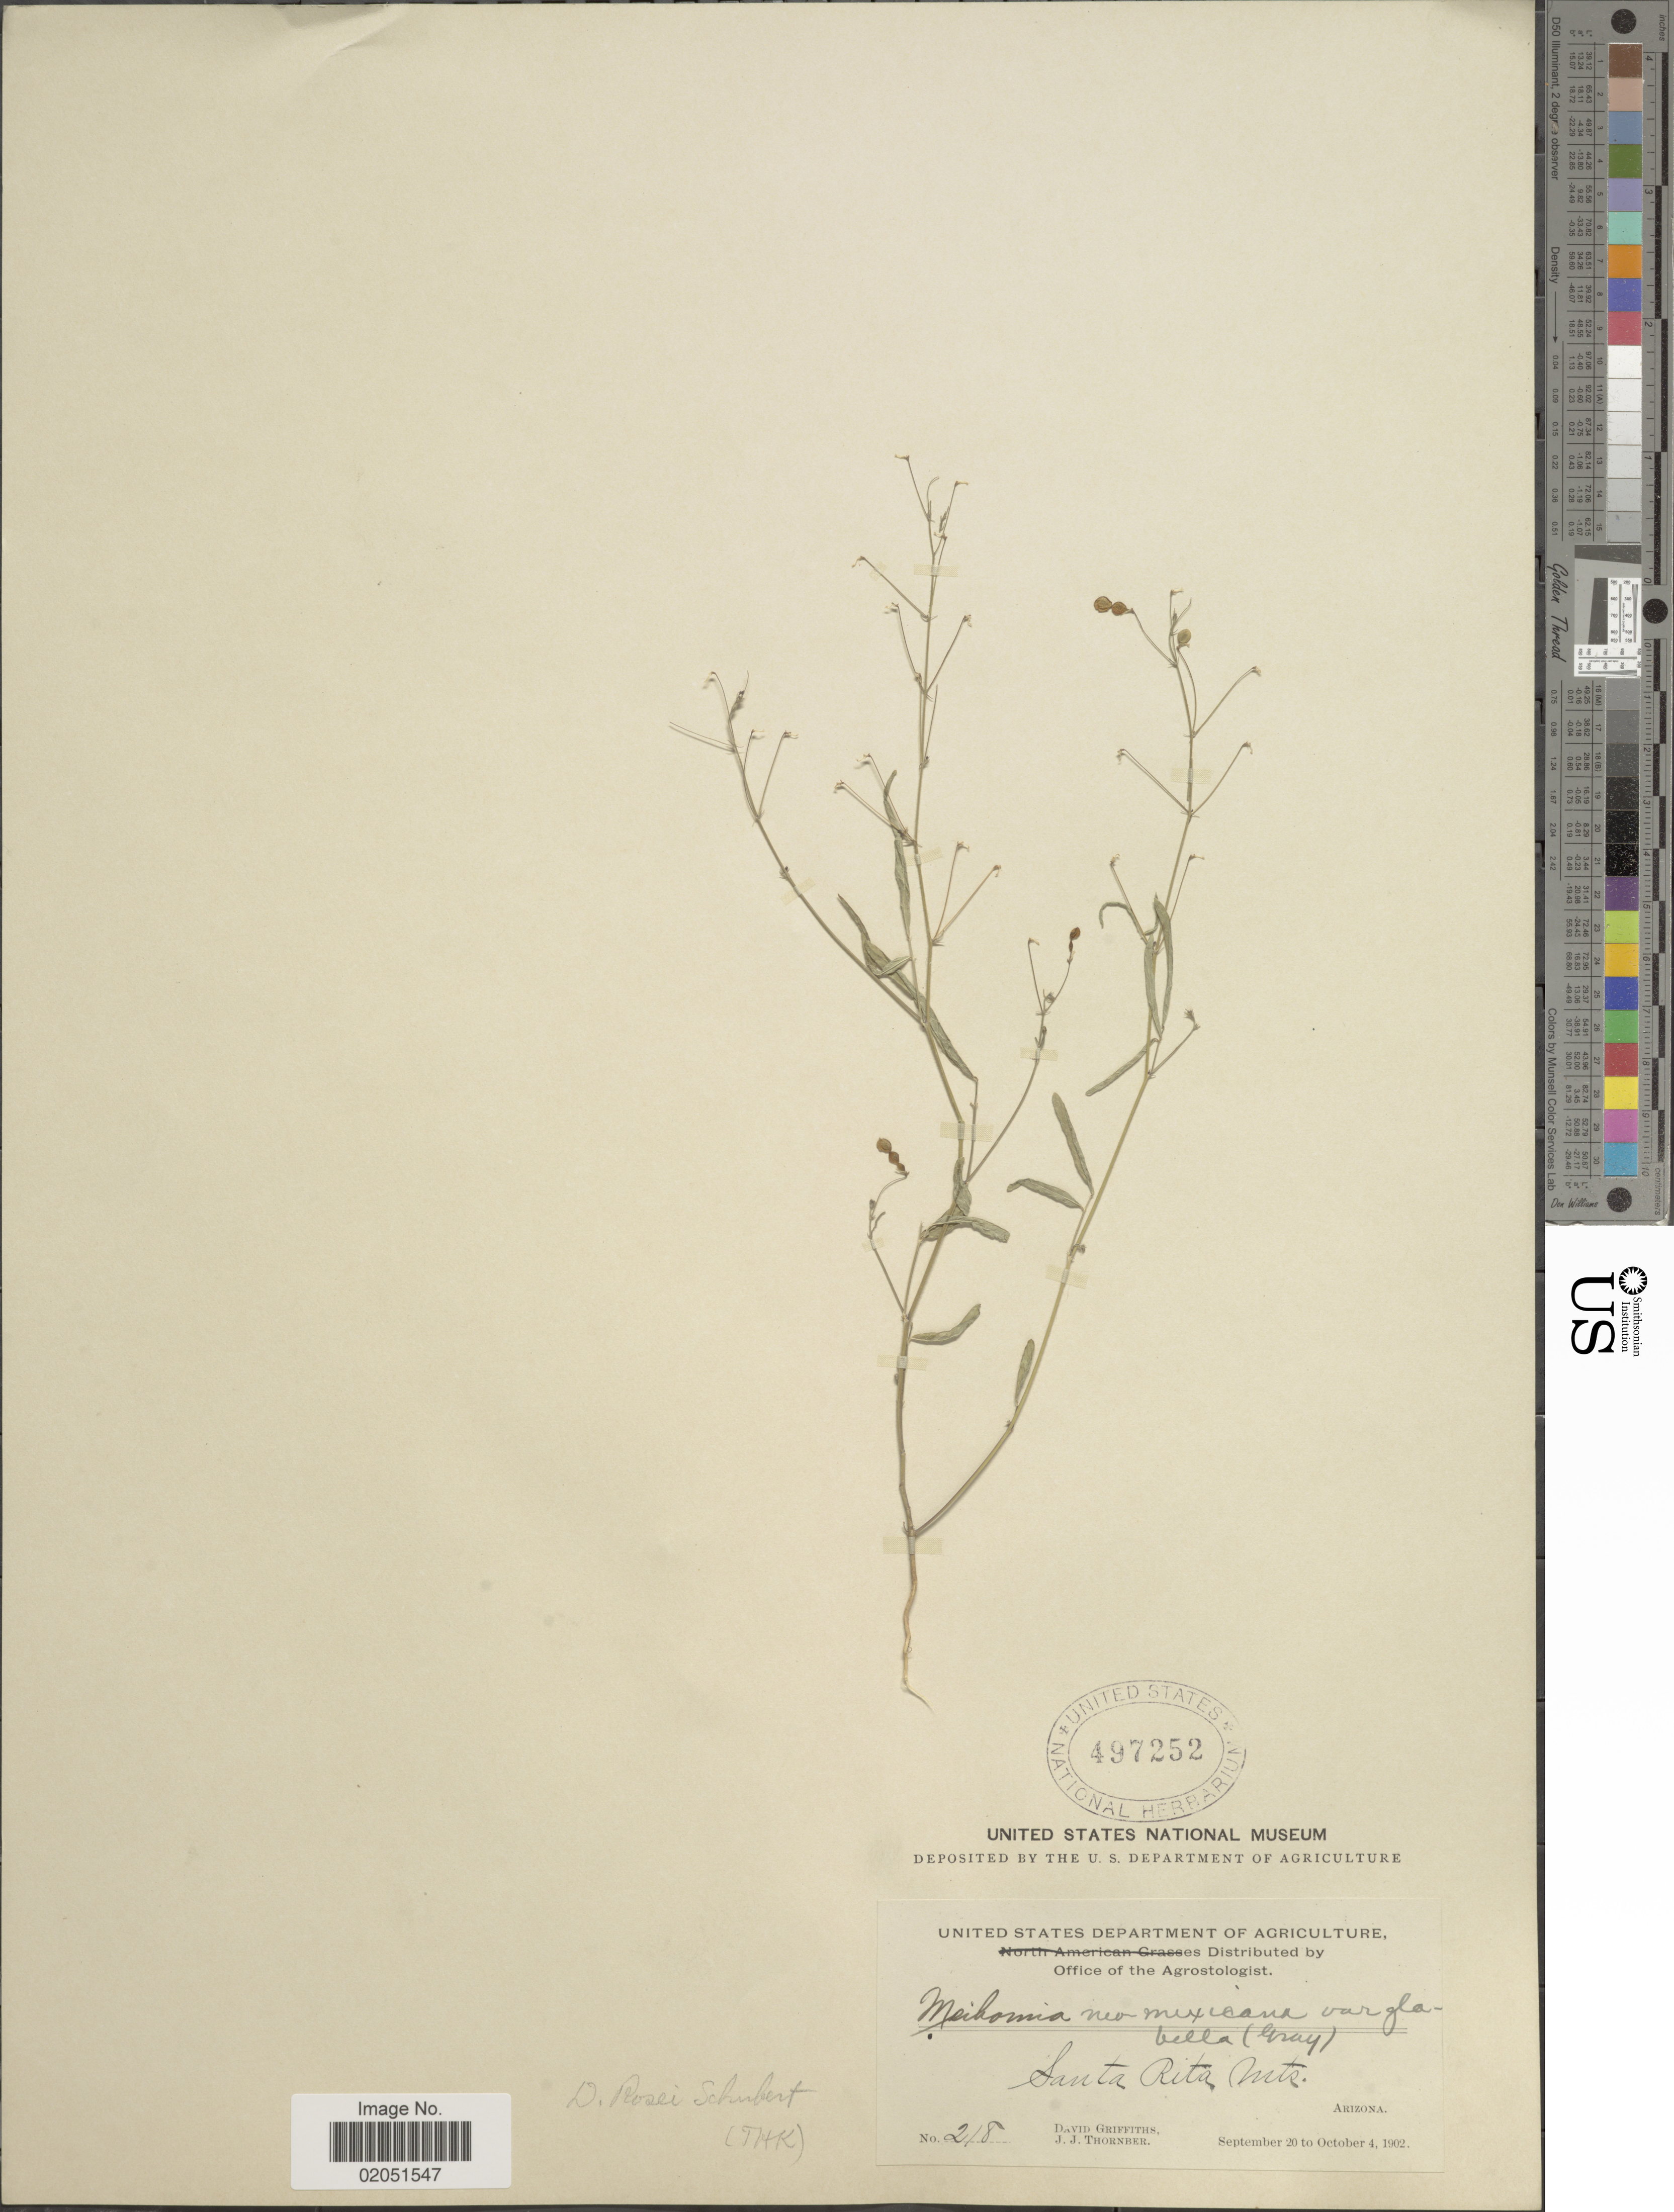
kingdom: Plantae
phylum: Tracheophyta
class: Magnoliopsida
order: Fabales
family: Fabaceae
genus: Desmodium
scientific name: Desmodium rosei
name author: B.G. Schub.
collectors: D. Griffiths & J. Thornber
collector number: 218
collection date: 1902-09-20/1902-10-04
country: United States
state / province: Arizona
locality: Santa Rita Mts.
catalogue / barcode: US 497252